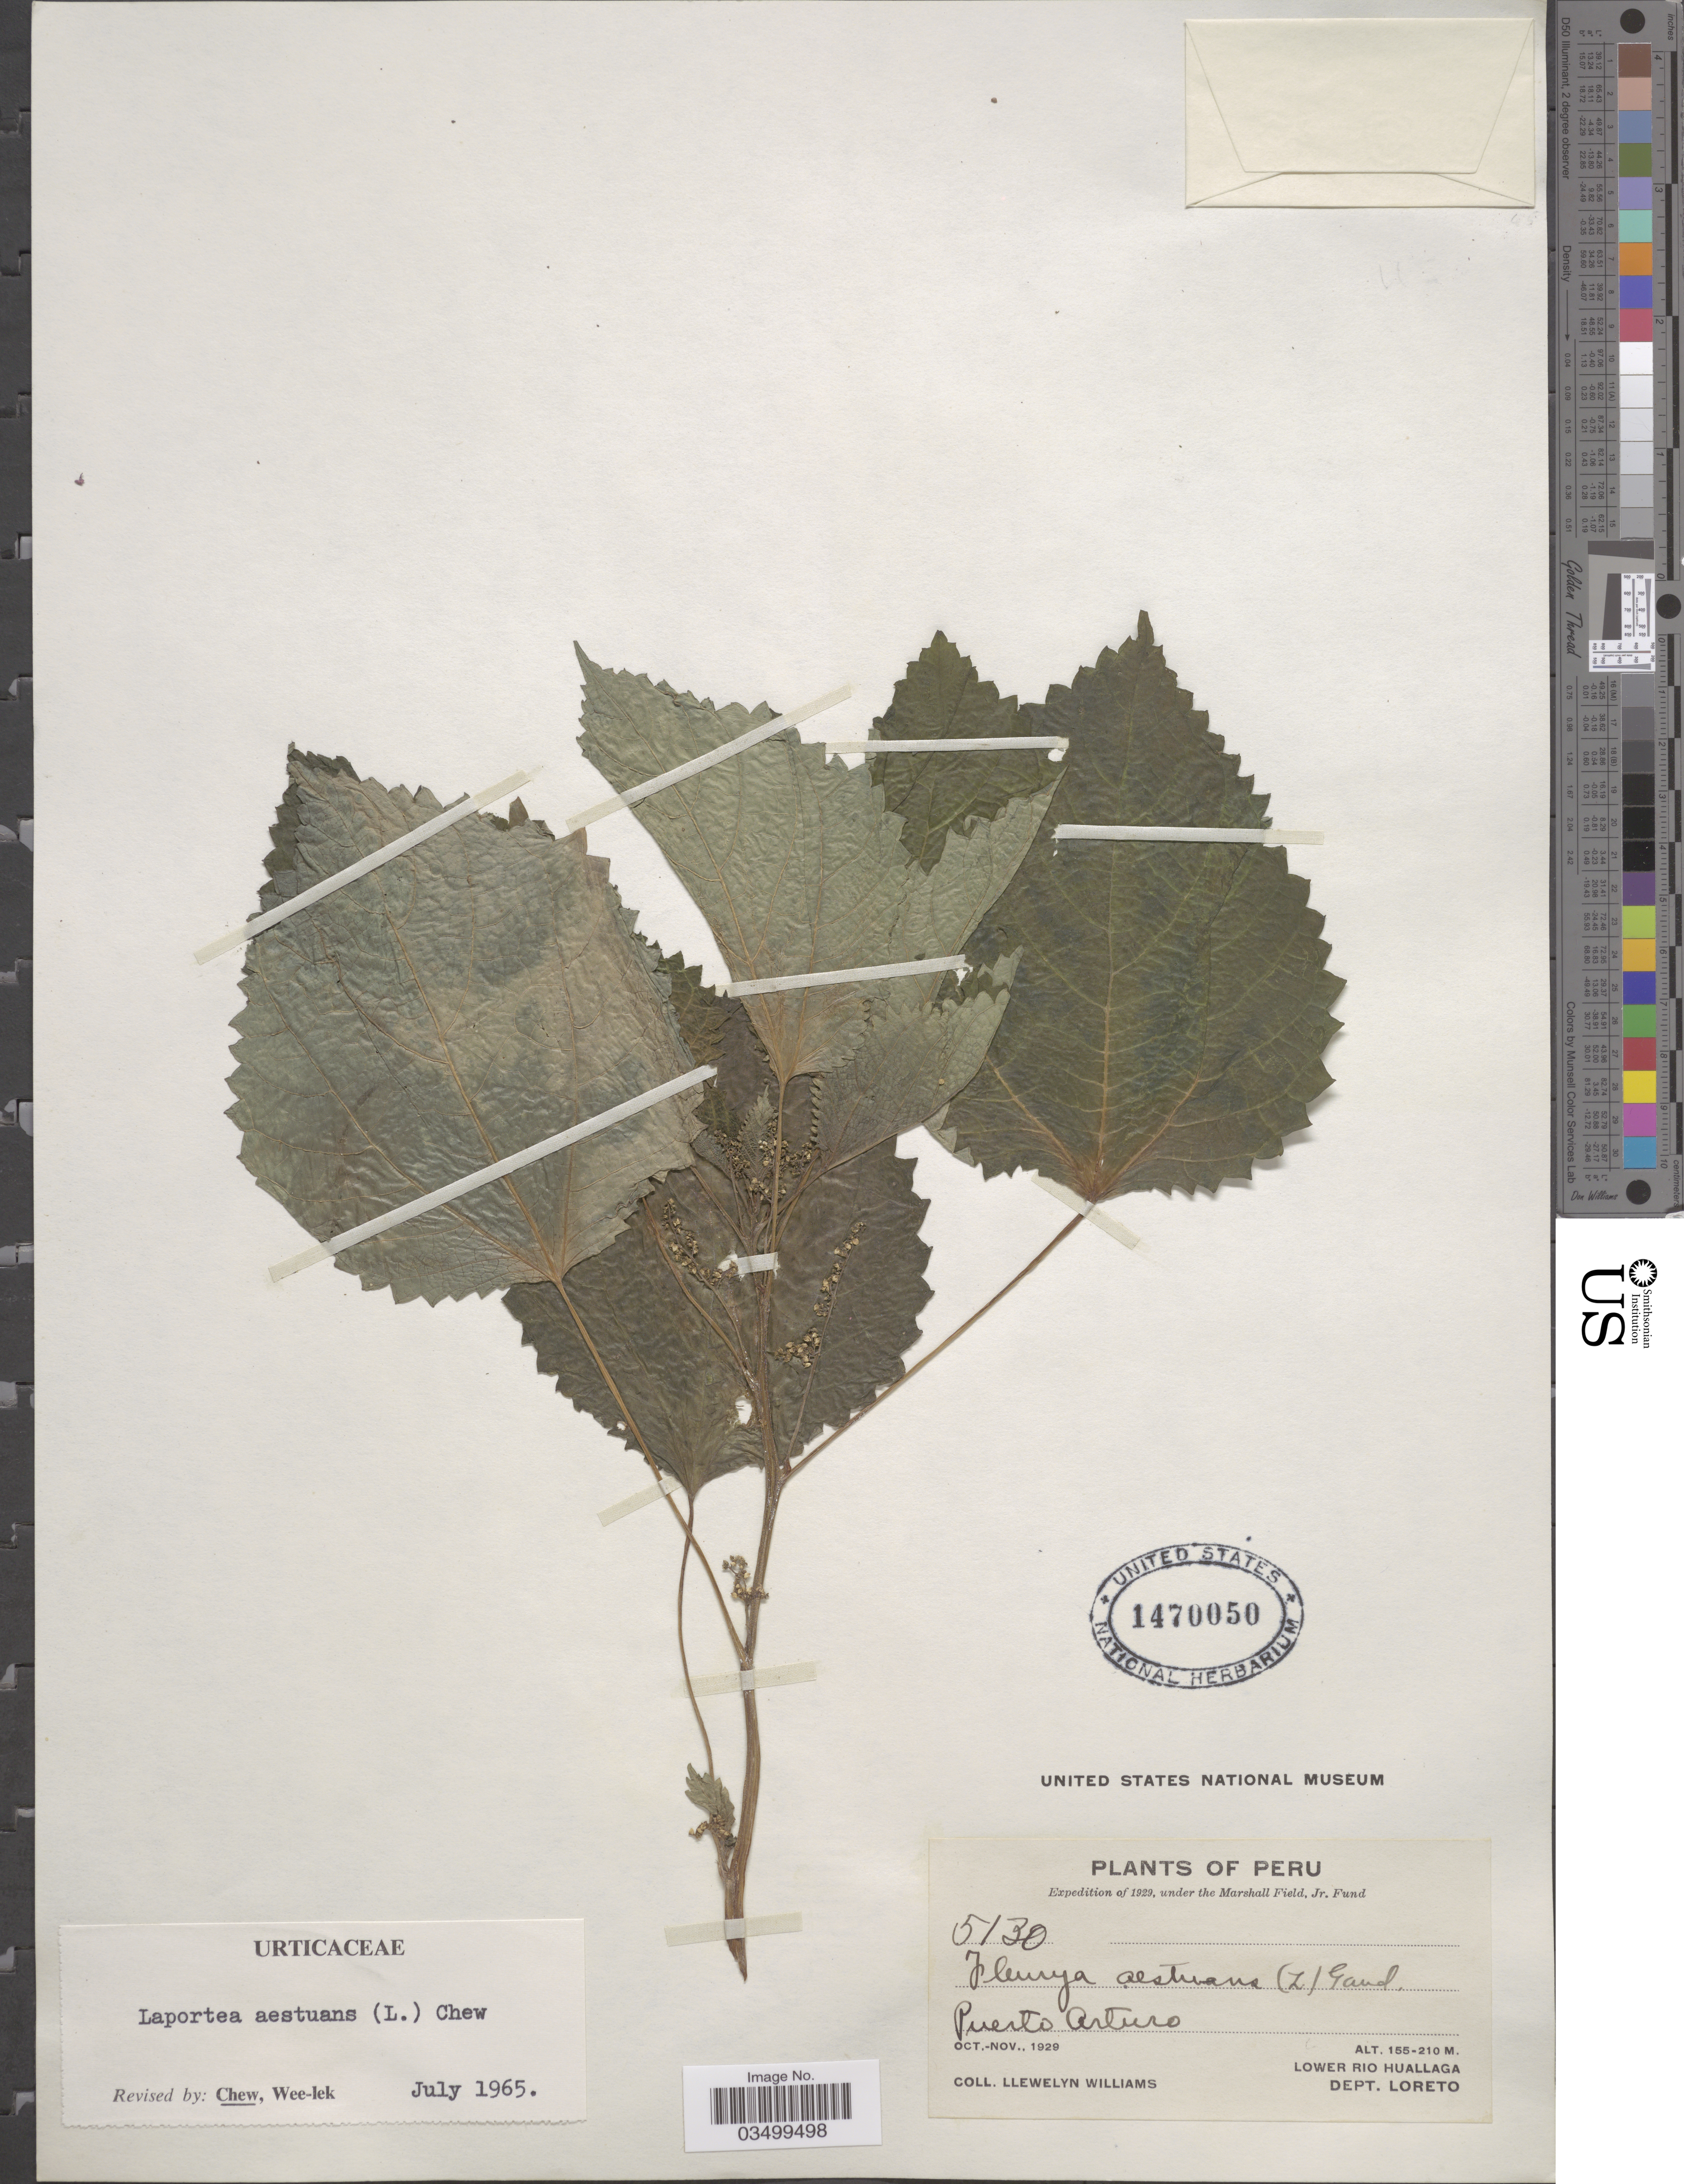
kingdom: Plantae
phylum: Tracheophyta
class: Magnoliopsida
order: Rosales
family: Urticaceae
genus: Laportea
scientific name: Laportea aestuans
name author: (L.) Chew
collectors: Ll. Williams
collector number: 5130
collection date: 1929-10/1929-11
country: Peru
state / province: Loreto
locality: Puerto Arturo. Lower Rio Huallaga. Dept. Loreto.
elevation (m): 155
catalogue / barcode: US 1470050